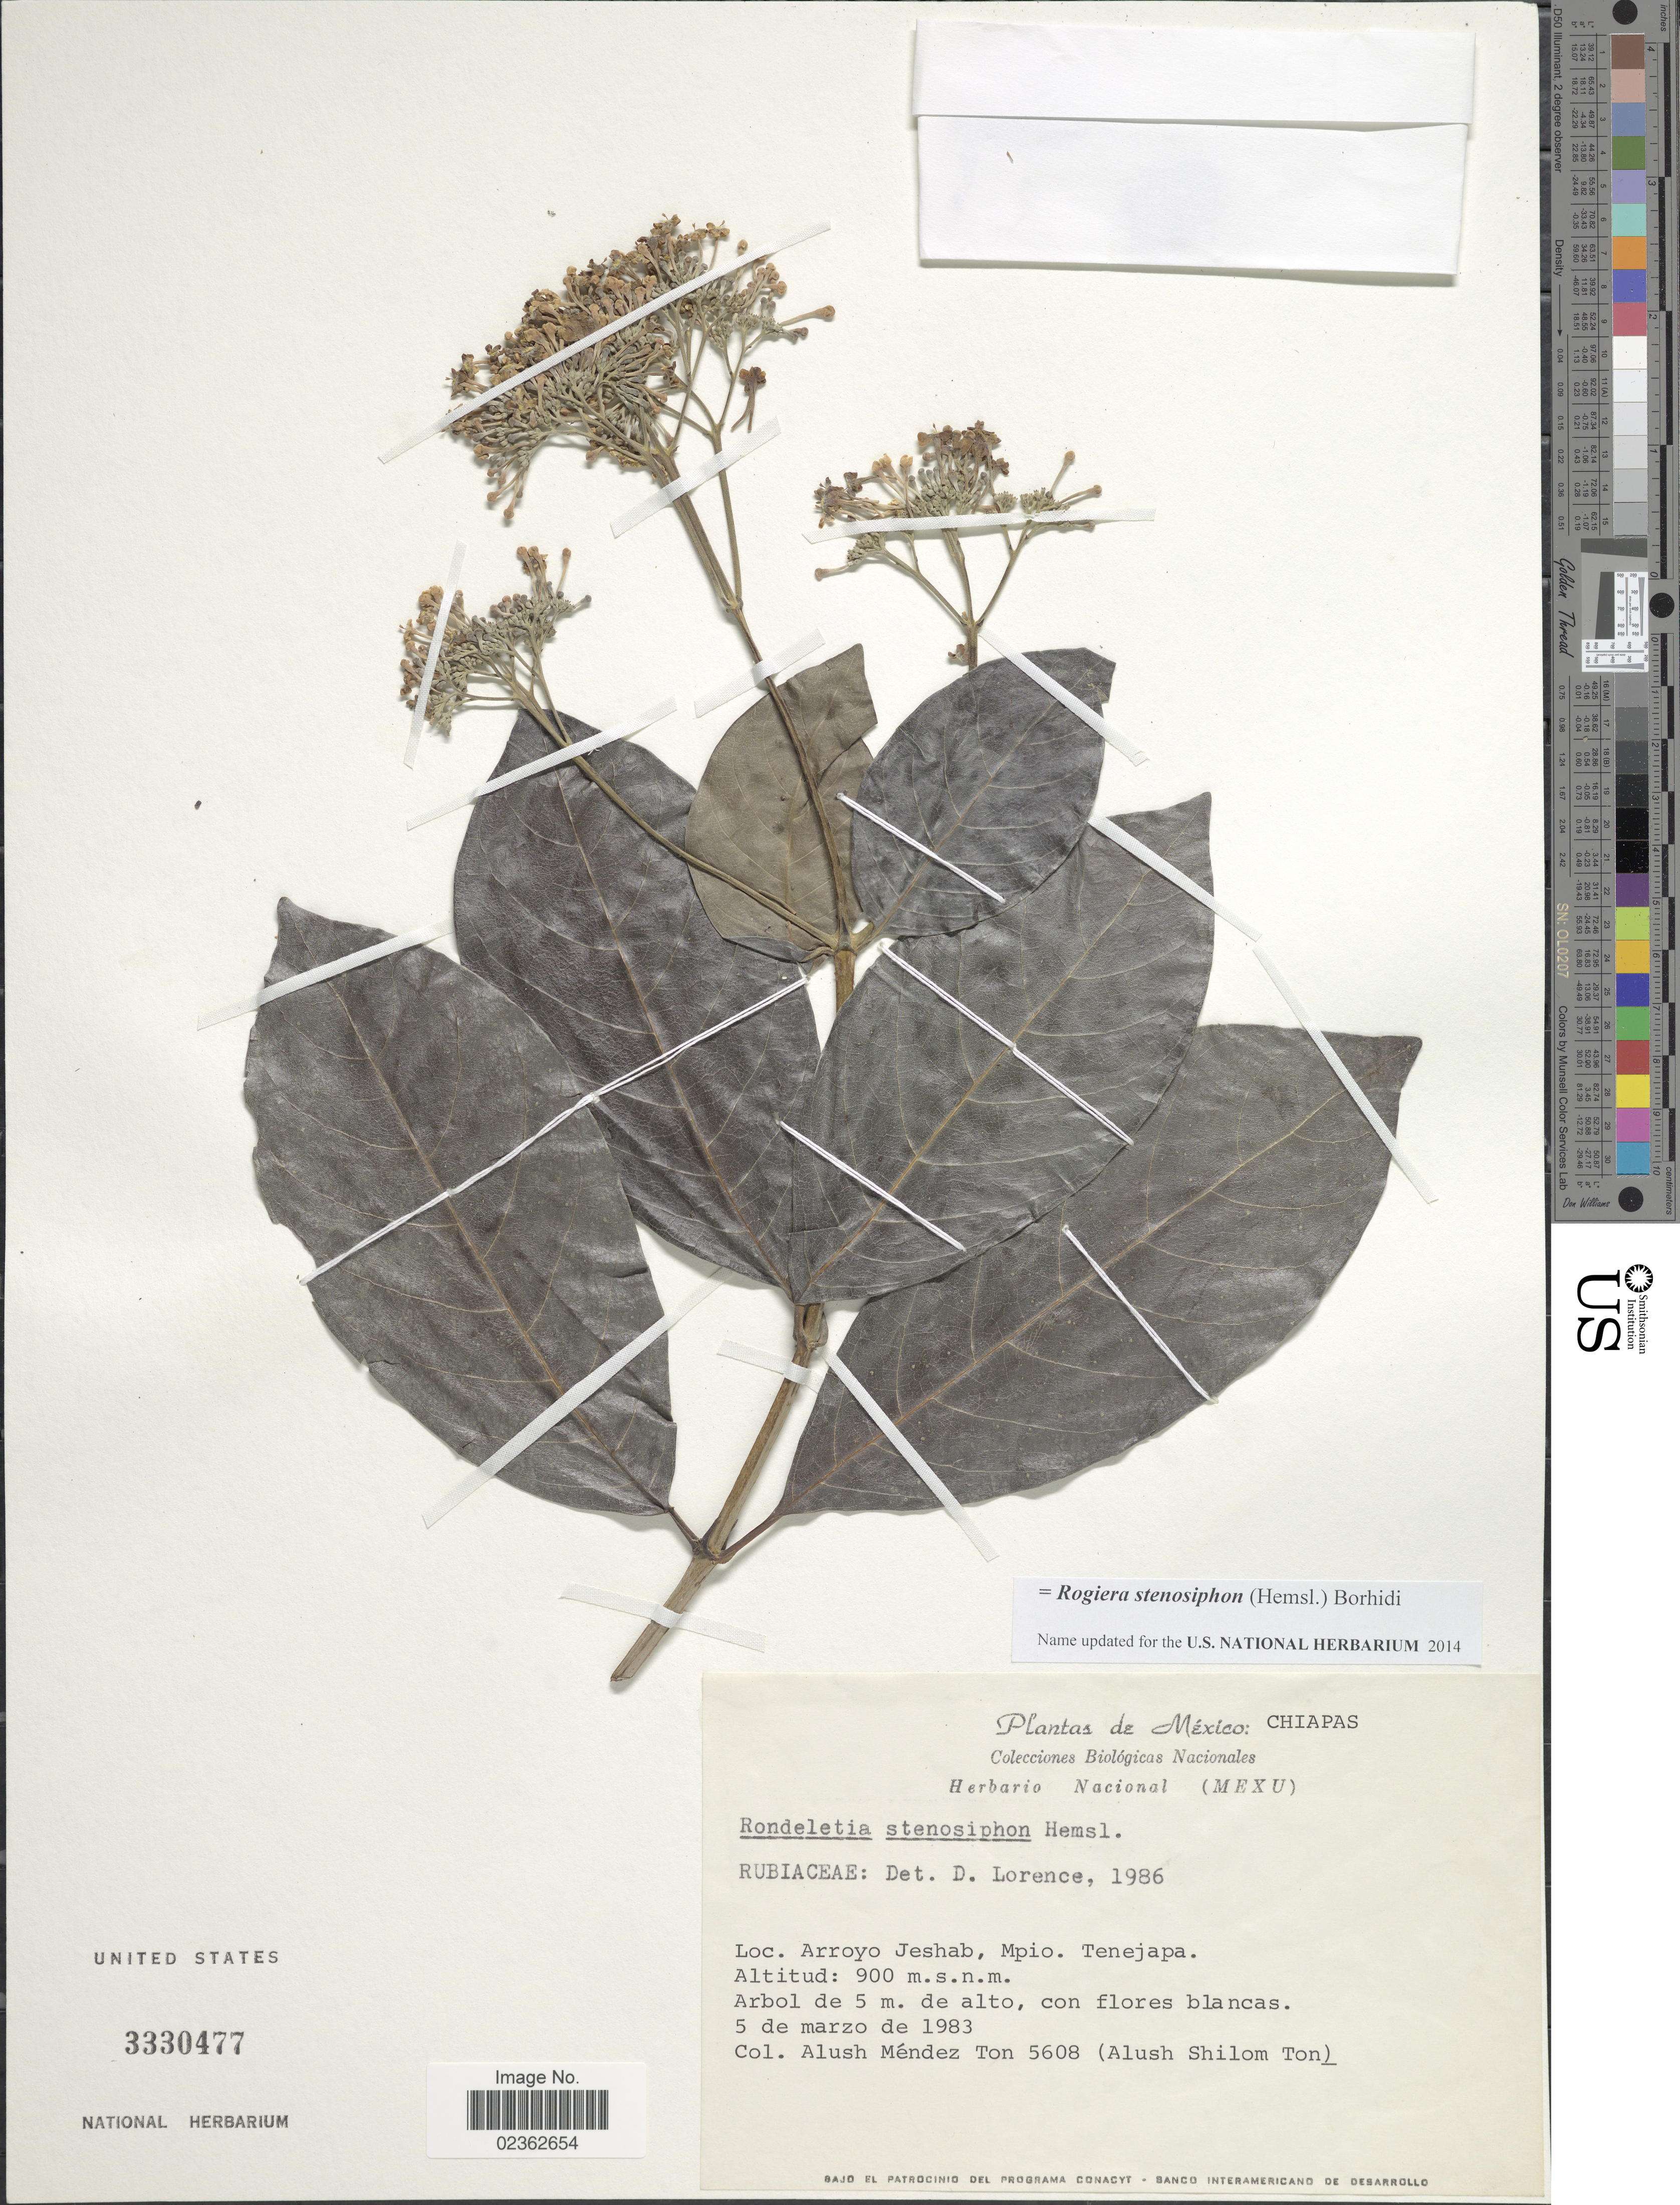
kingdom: Plantae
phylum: Tracheophyta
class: Magnoliopsida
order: Gentianales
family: Rubiaceae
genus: Rogiera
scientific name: Rogiera stenosiphon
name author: (Hemsl.) Borhidi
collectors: A. M. Ton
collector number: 5608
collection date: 1983-03-05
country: Mexico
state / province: Chiapas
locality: Arroyo Jeshab, Mpio. Tenejapa.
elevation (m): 900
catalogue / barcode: US 3330477